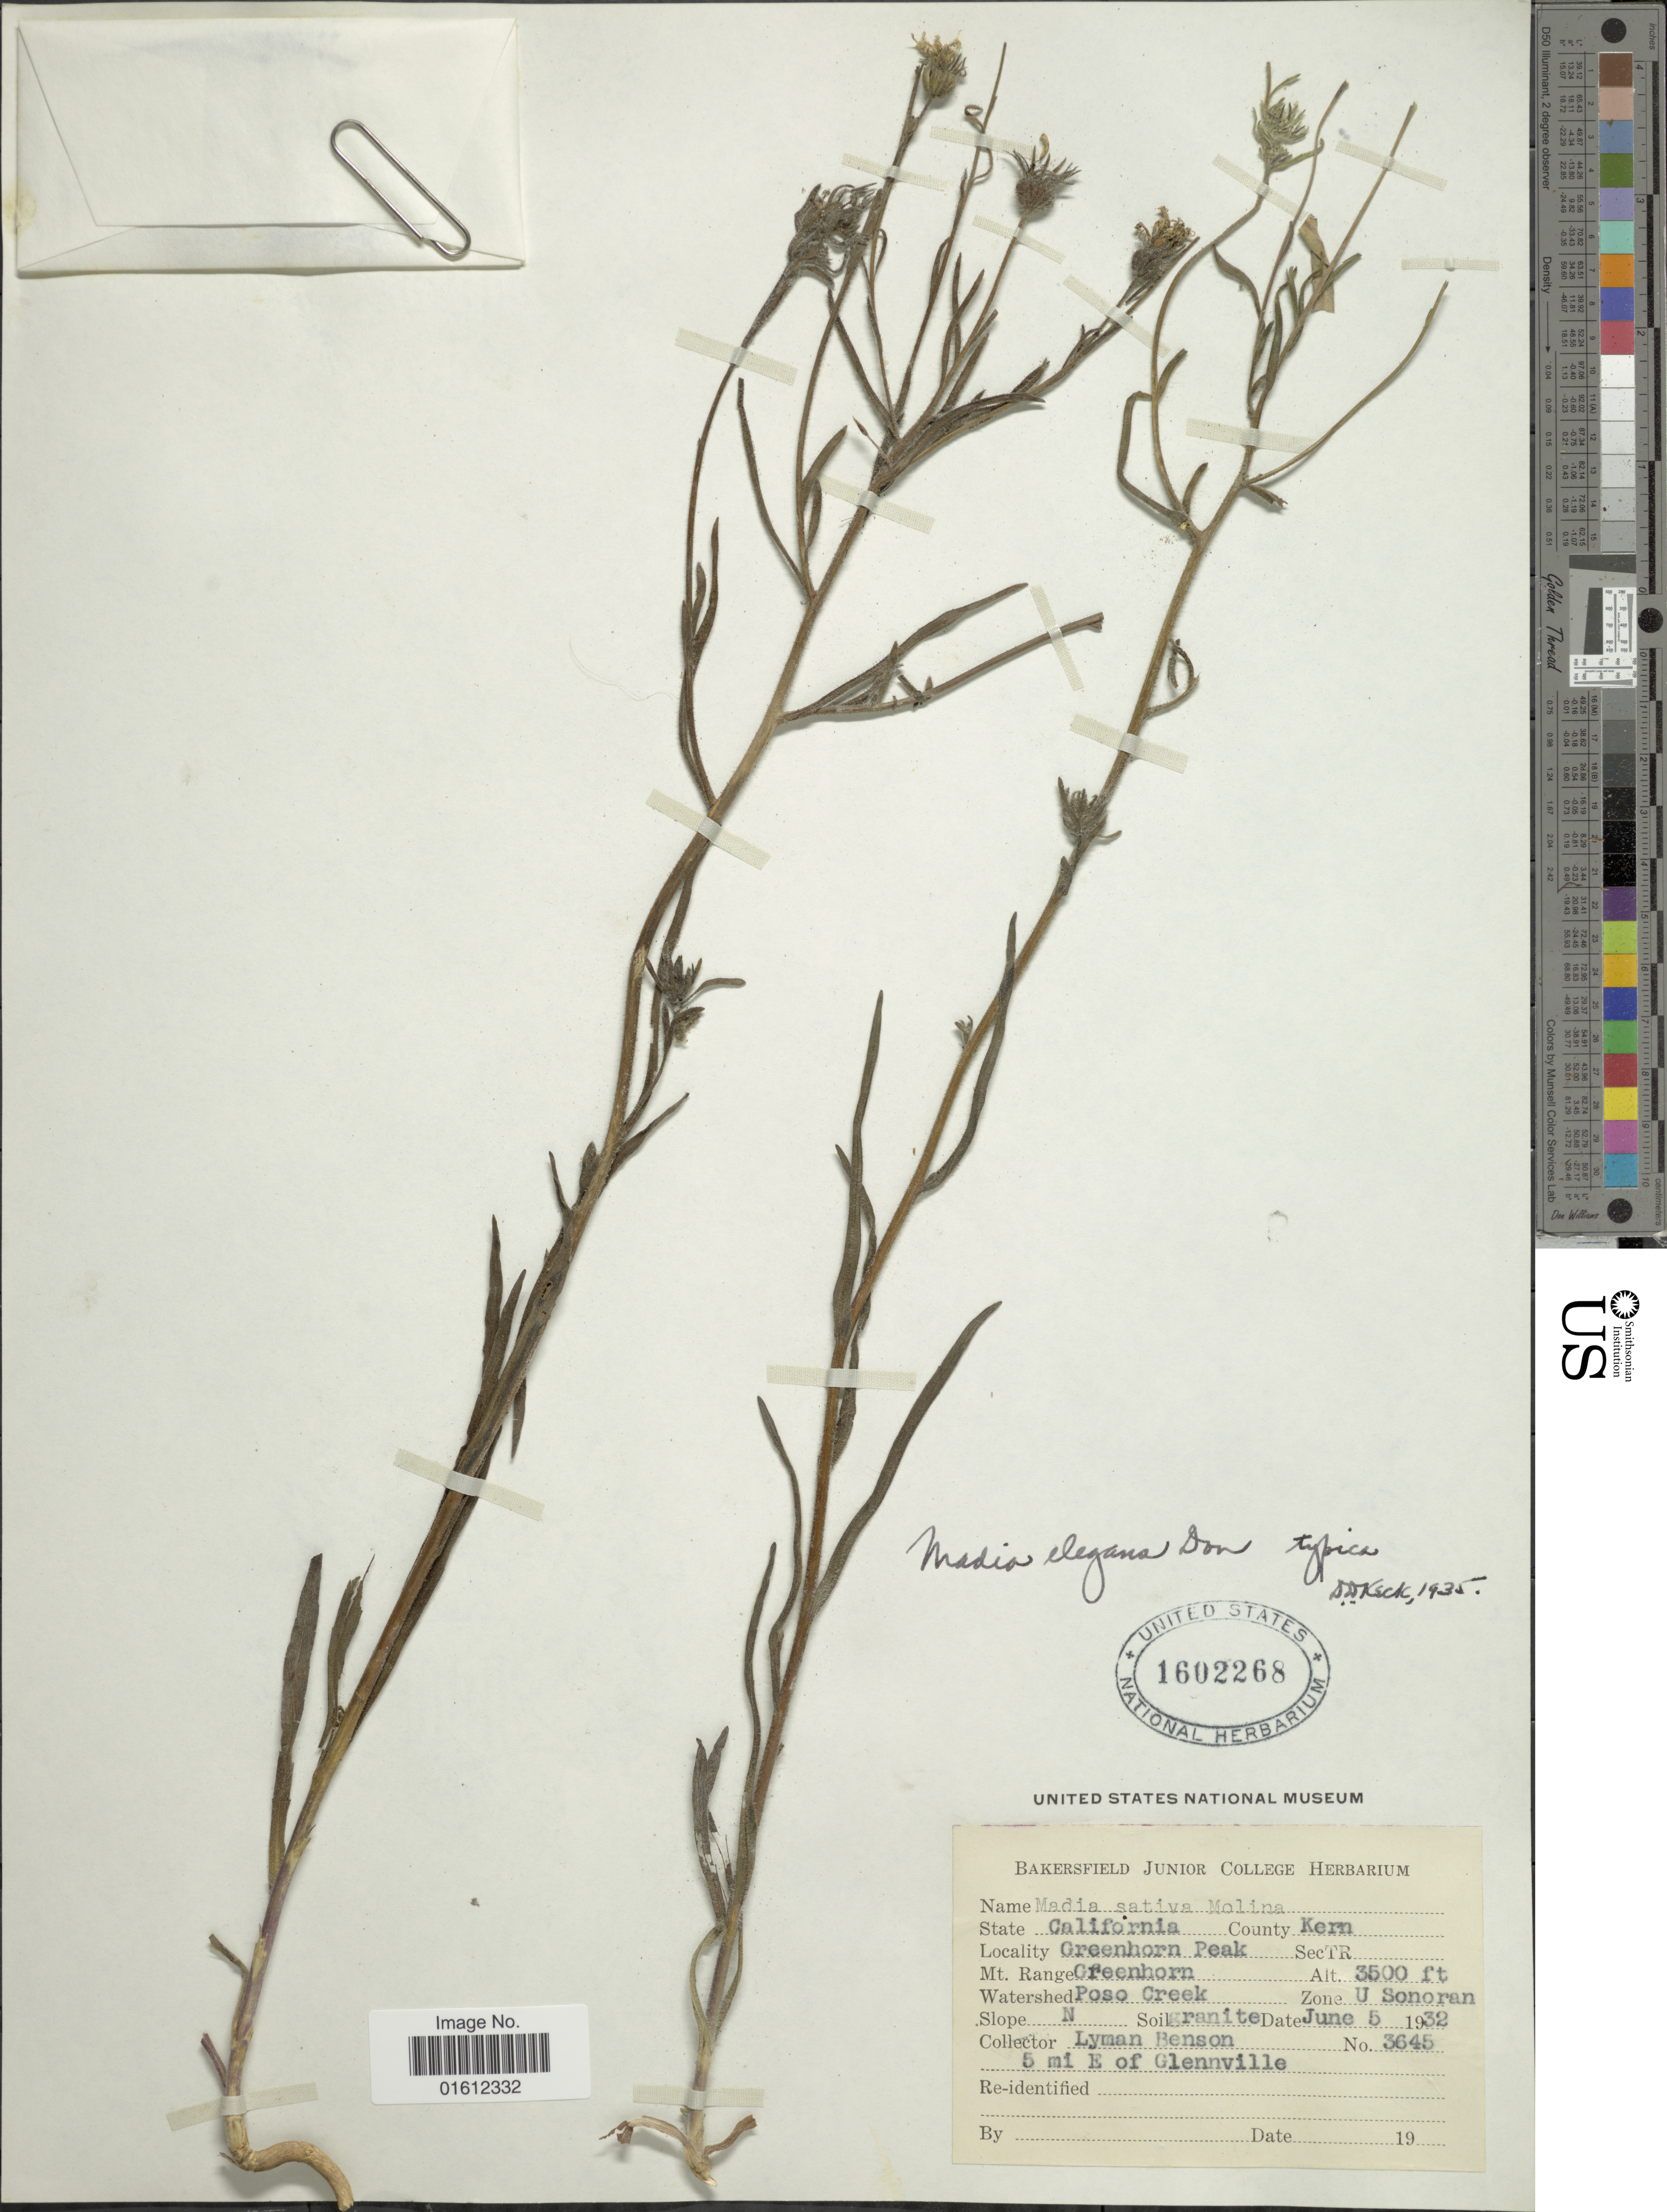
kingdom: Plantae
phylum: Tracheophyta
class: Magnoliopsida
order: Asterales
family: Asteraceae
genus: Madia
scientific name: Madia elegans subsp. elegans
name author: D. Don ex Lindl.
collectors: L. D. Benson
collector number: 3645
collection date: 1932-06-05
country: United States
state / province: California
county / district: Kern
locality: Countty Kern, Greenhorn Peak, Mt Range Greenborn, Zone U Sonoran, 5 mi E of Glennville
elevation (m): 1067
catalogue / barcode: US 1602268